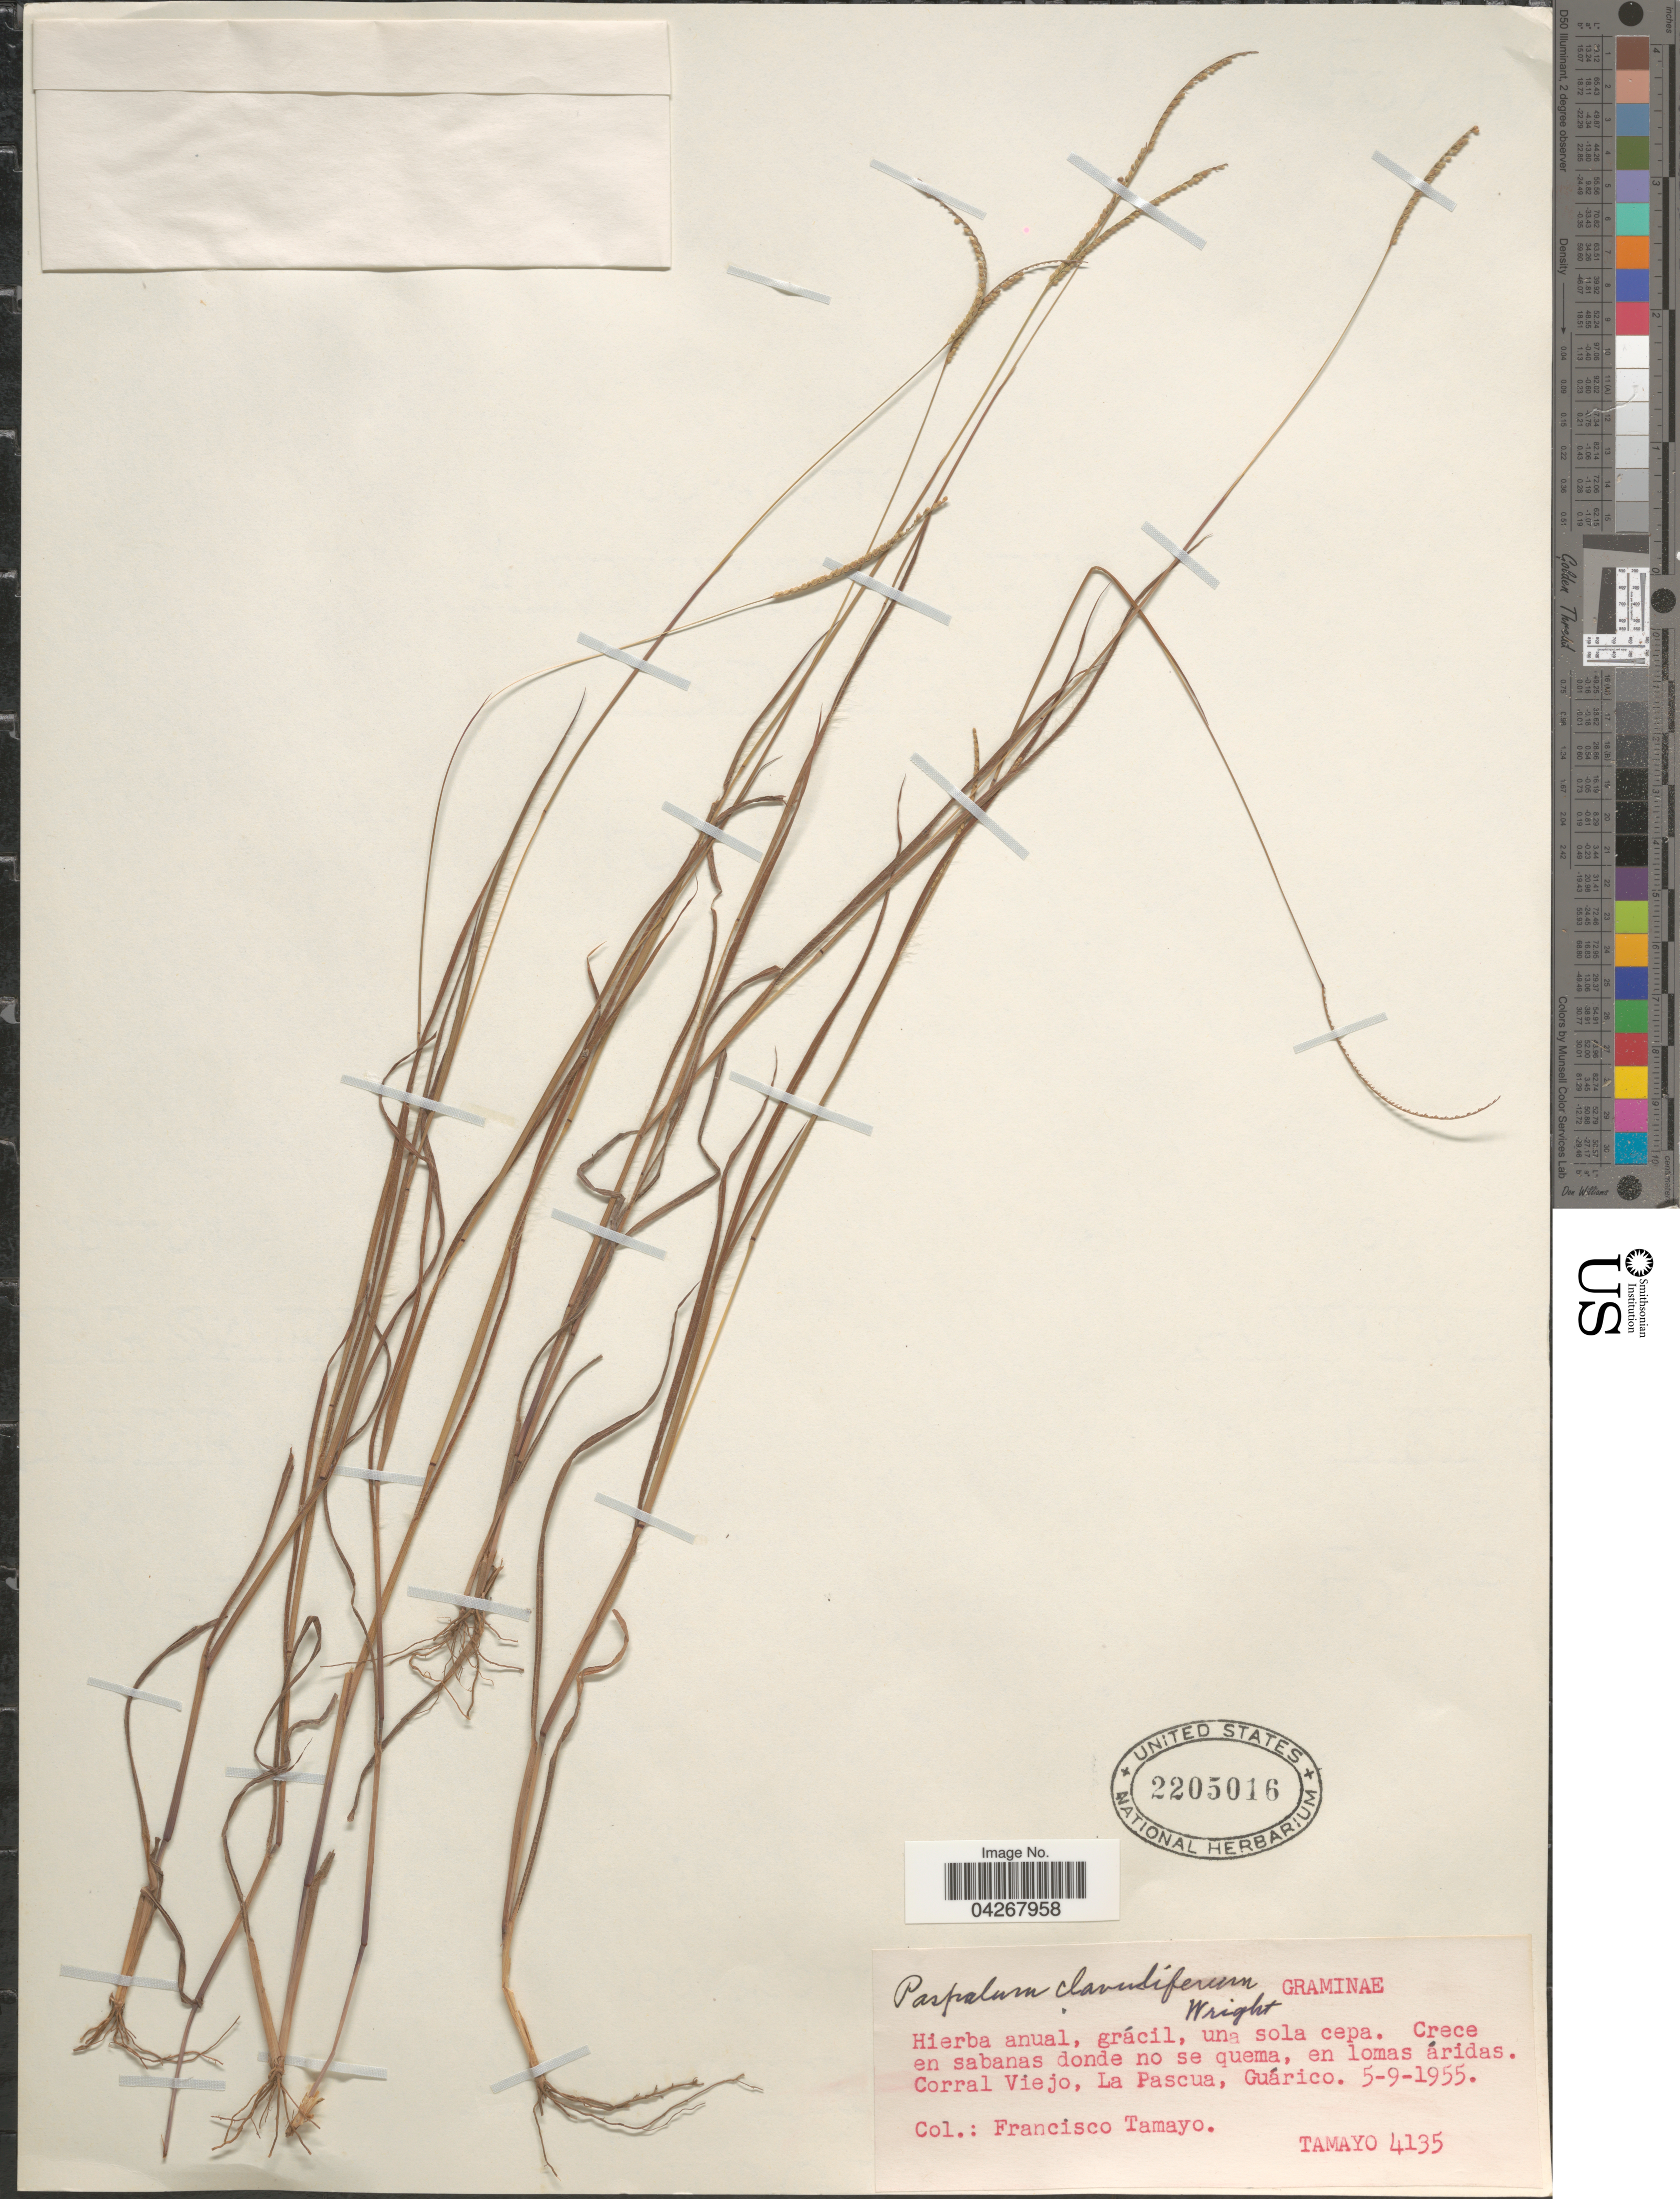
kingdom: Plantae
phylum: Tracheophyta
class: Liliopsida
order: Poales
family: Poaceae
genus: Paspalum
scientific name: Paspalum clavuliferum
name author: C. Wright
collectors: F. Tamayo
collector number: TAMAYO 4135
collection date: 1955-09-05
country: Venezuela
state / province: Guarico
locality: Crece en sabanas donde no se quema, en lomas áridas. Corral Viejo, La Pascua.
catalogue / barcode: US 2205016